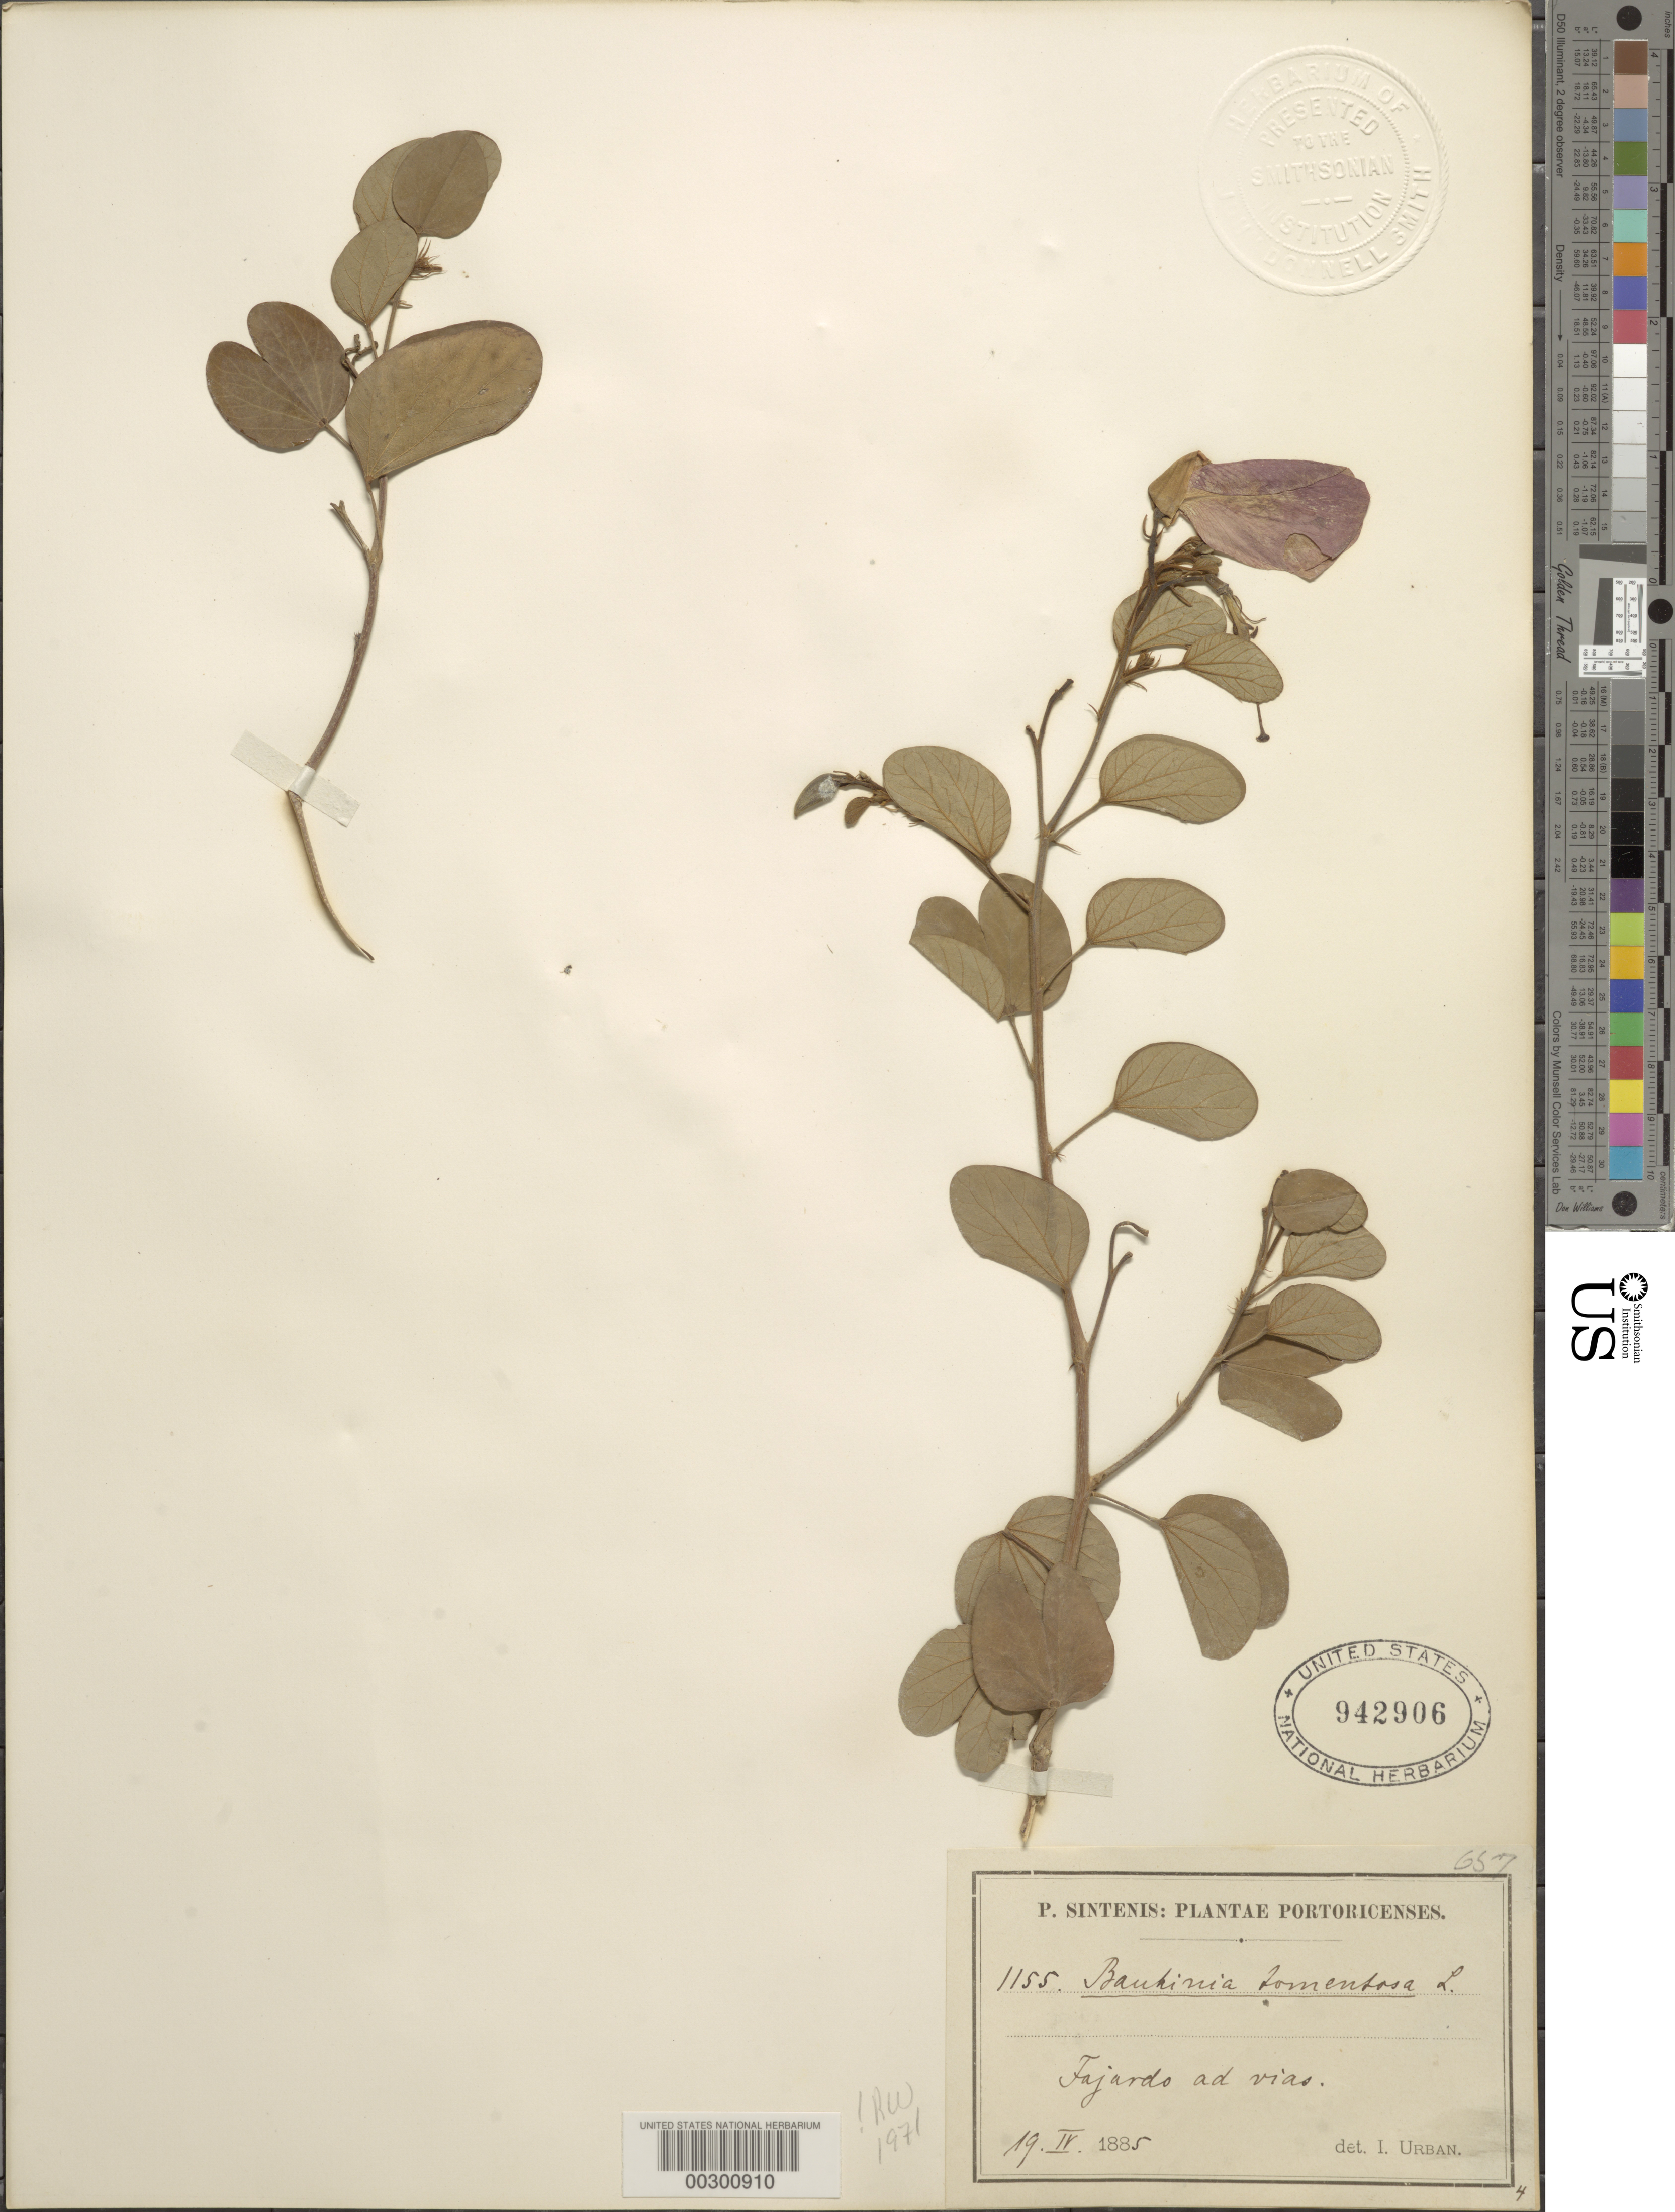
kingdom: Plantae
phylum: Tracheophyta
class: Magnoliopsida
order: Fabales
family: Fabaceae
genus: Bauhinia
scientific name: Bauhinia tomentosa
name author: L.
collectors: P. Sintenis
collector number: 1155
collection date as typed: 19 Apr 1885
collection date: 1885-04-19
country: Puerto Rico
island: Greater Antilles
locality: Fajardo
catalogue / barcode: US 942906